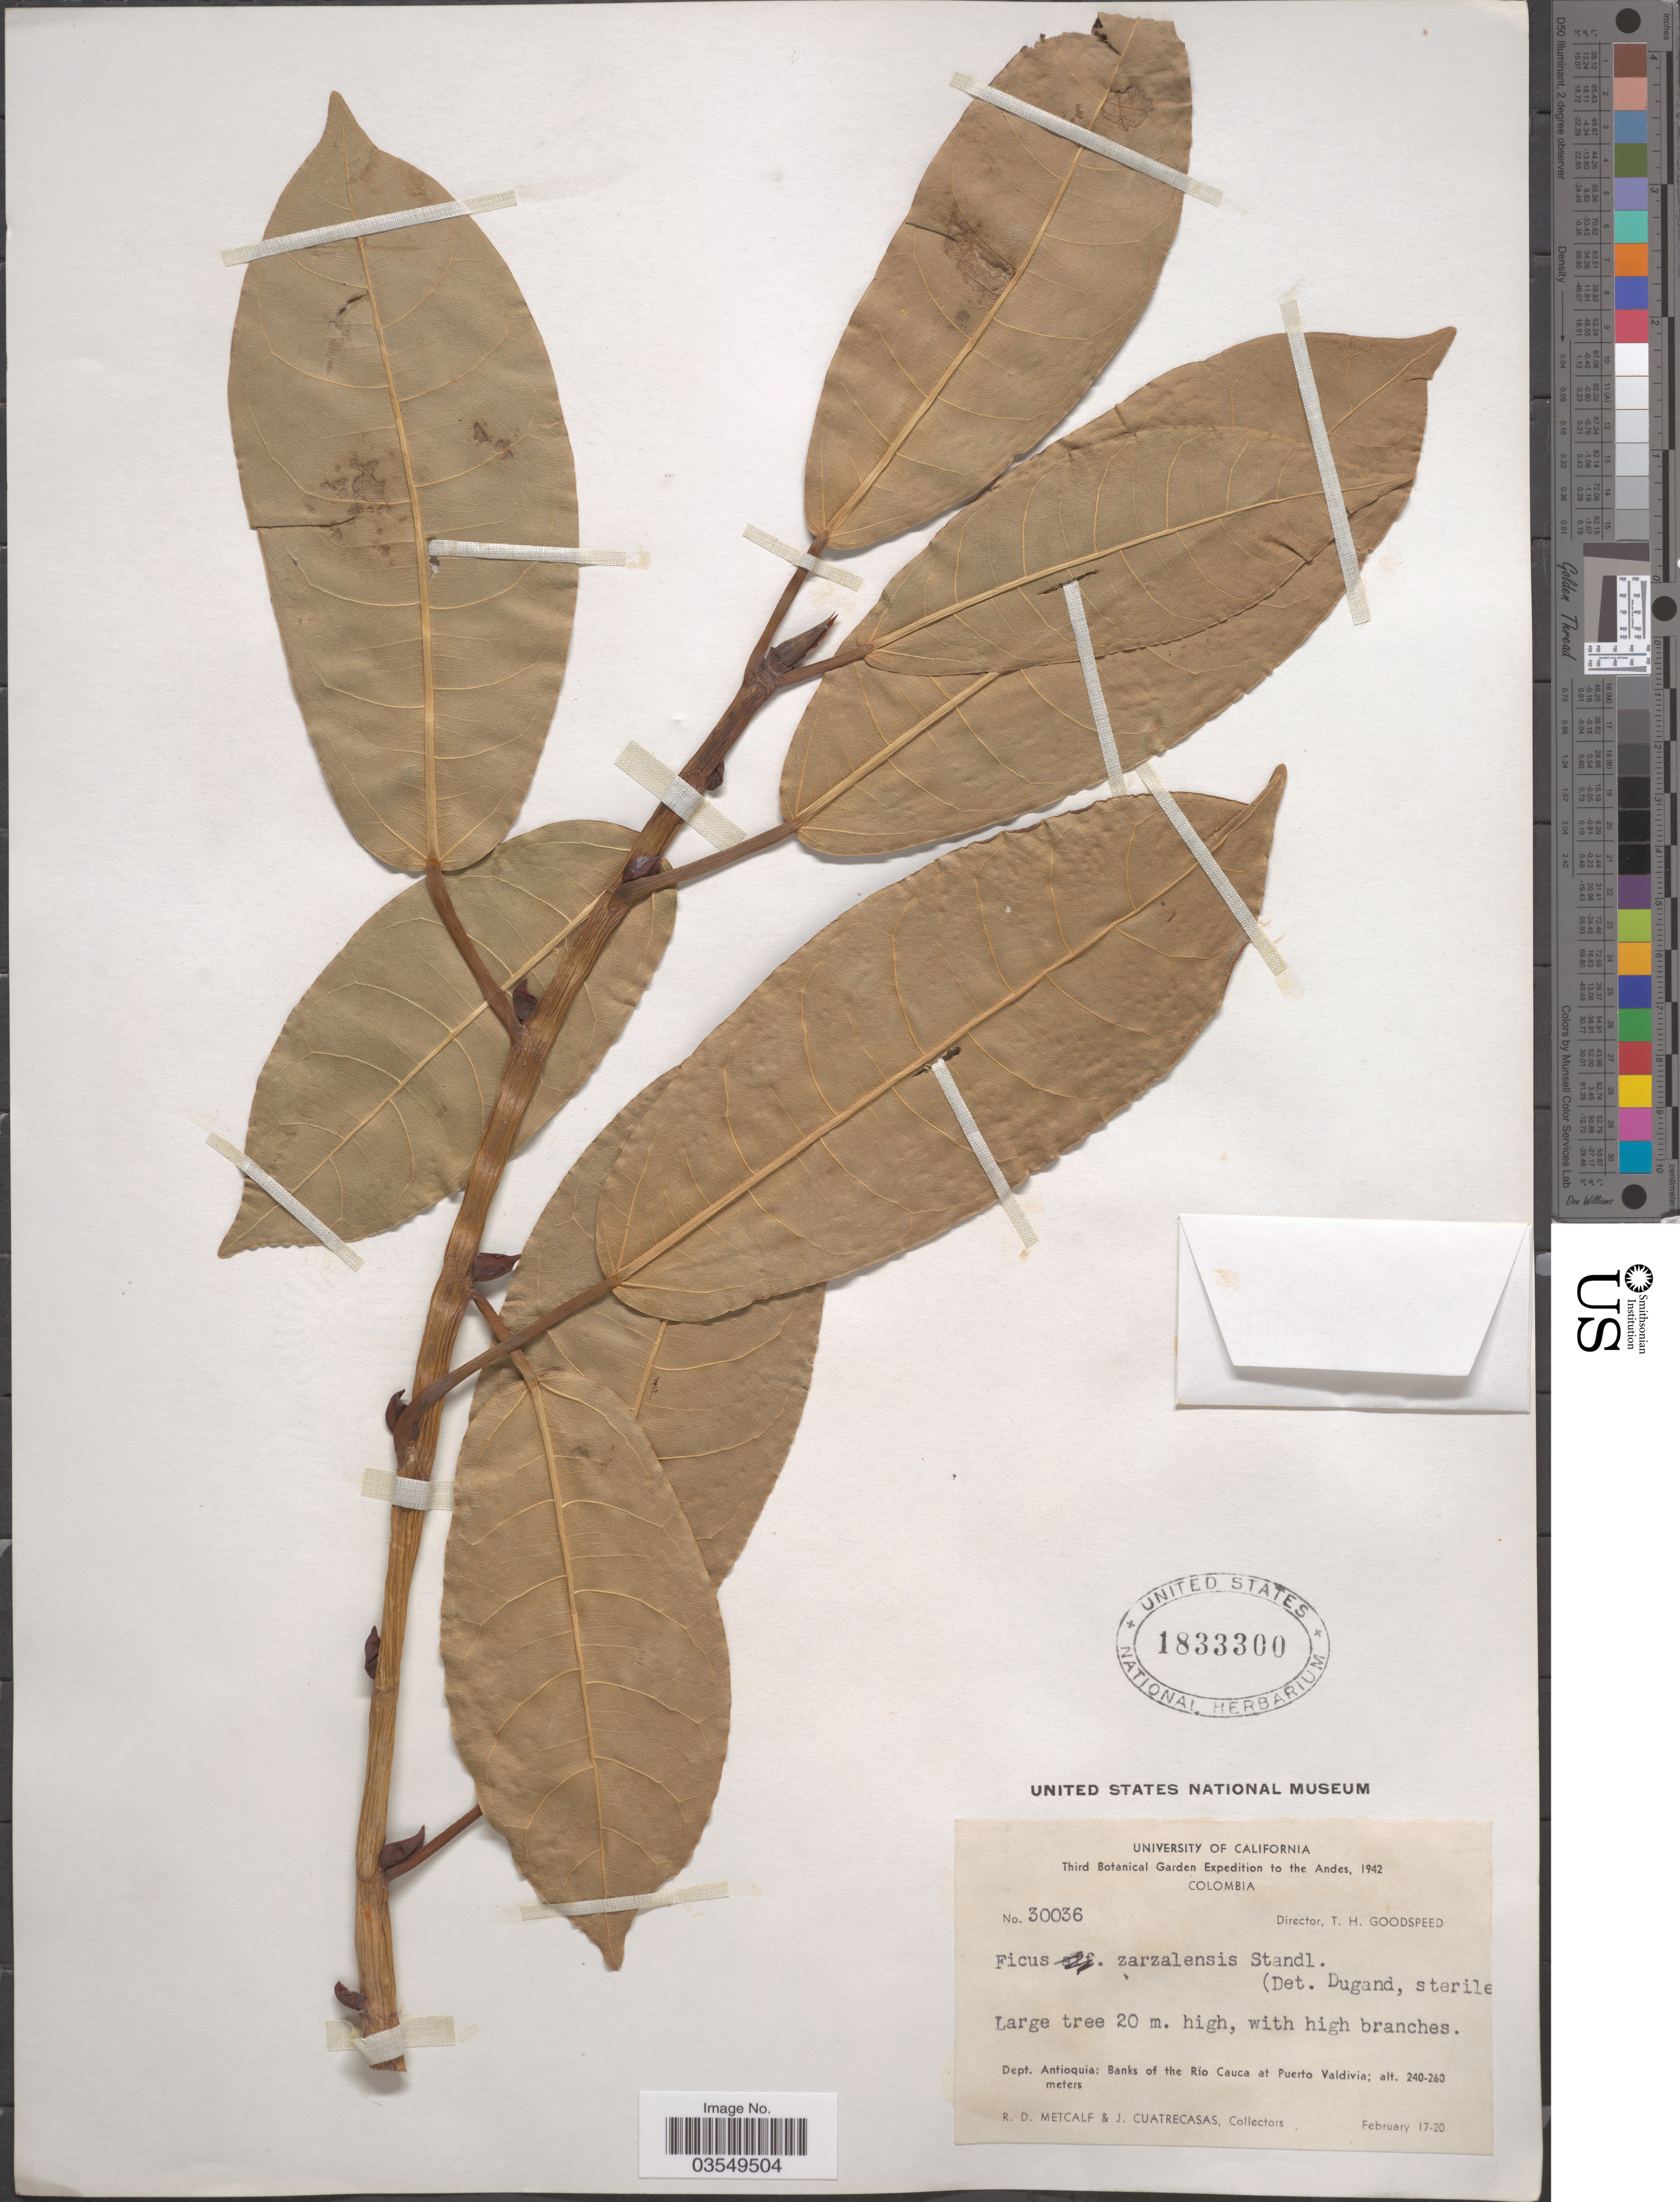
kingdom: Plantae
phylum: Tracheophyta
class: Magnoliopsida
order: Rosales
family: Moraceae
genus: Ficus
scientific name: Ficus zarzalensis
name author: Standl.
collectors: R. D. Metcalf & J. Cuatrecasas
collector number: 30036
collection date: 1942-02-17/1942-02-20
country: Colombia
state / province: Antioquia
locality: The Andes. Dept. Antioquia: Banks of the Río Cauca at Puerto Valdivia.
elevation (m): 240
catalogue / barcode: US 1833300